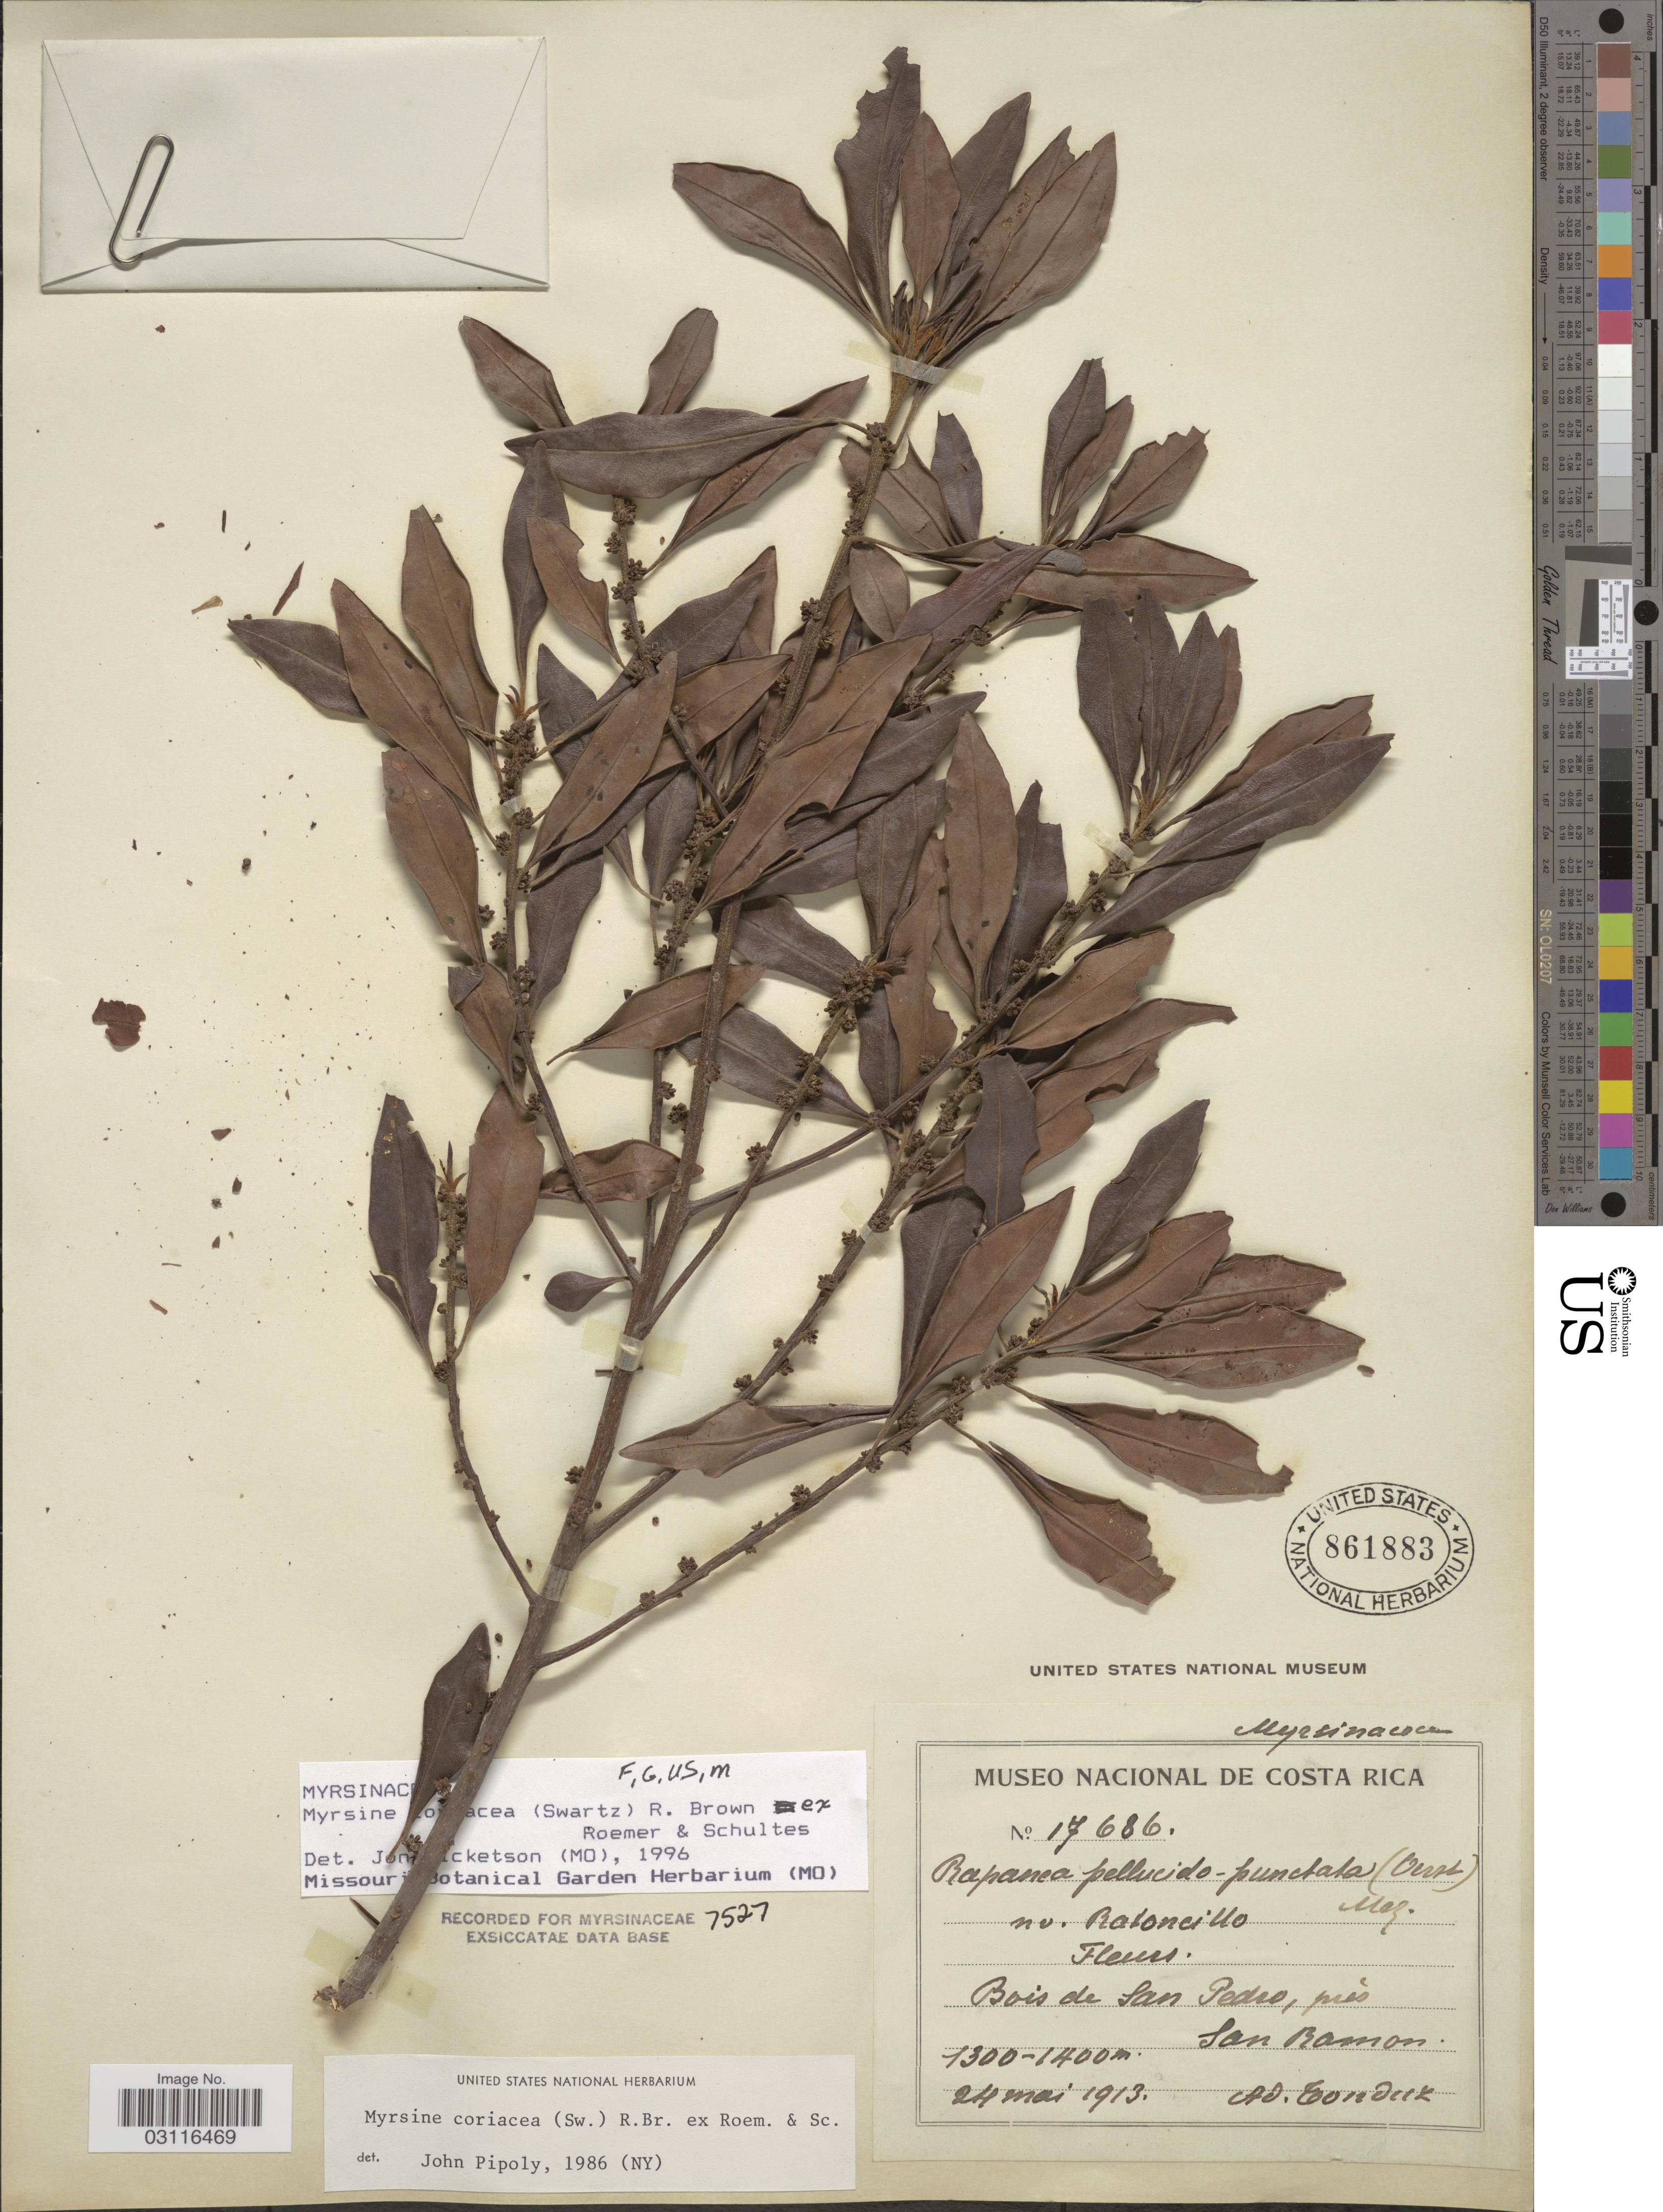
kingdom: Plantae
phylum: Tracheophyta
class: Magnoliopsida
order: Ericales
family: Primulaceae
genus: Myrsine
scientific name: Myrsine coriacea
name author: (Sw.) R. Br. ex Roem. & Schult.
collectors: A. Tonduz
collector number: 17686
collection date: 1913-05-24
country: Costa Rica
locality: Bois de San Pedro, prés San Ramon.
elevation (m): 1300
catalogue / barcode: US 861883